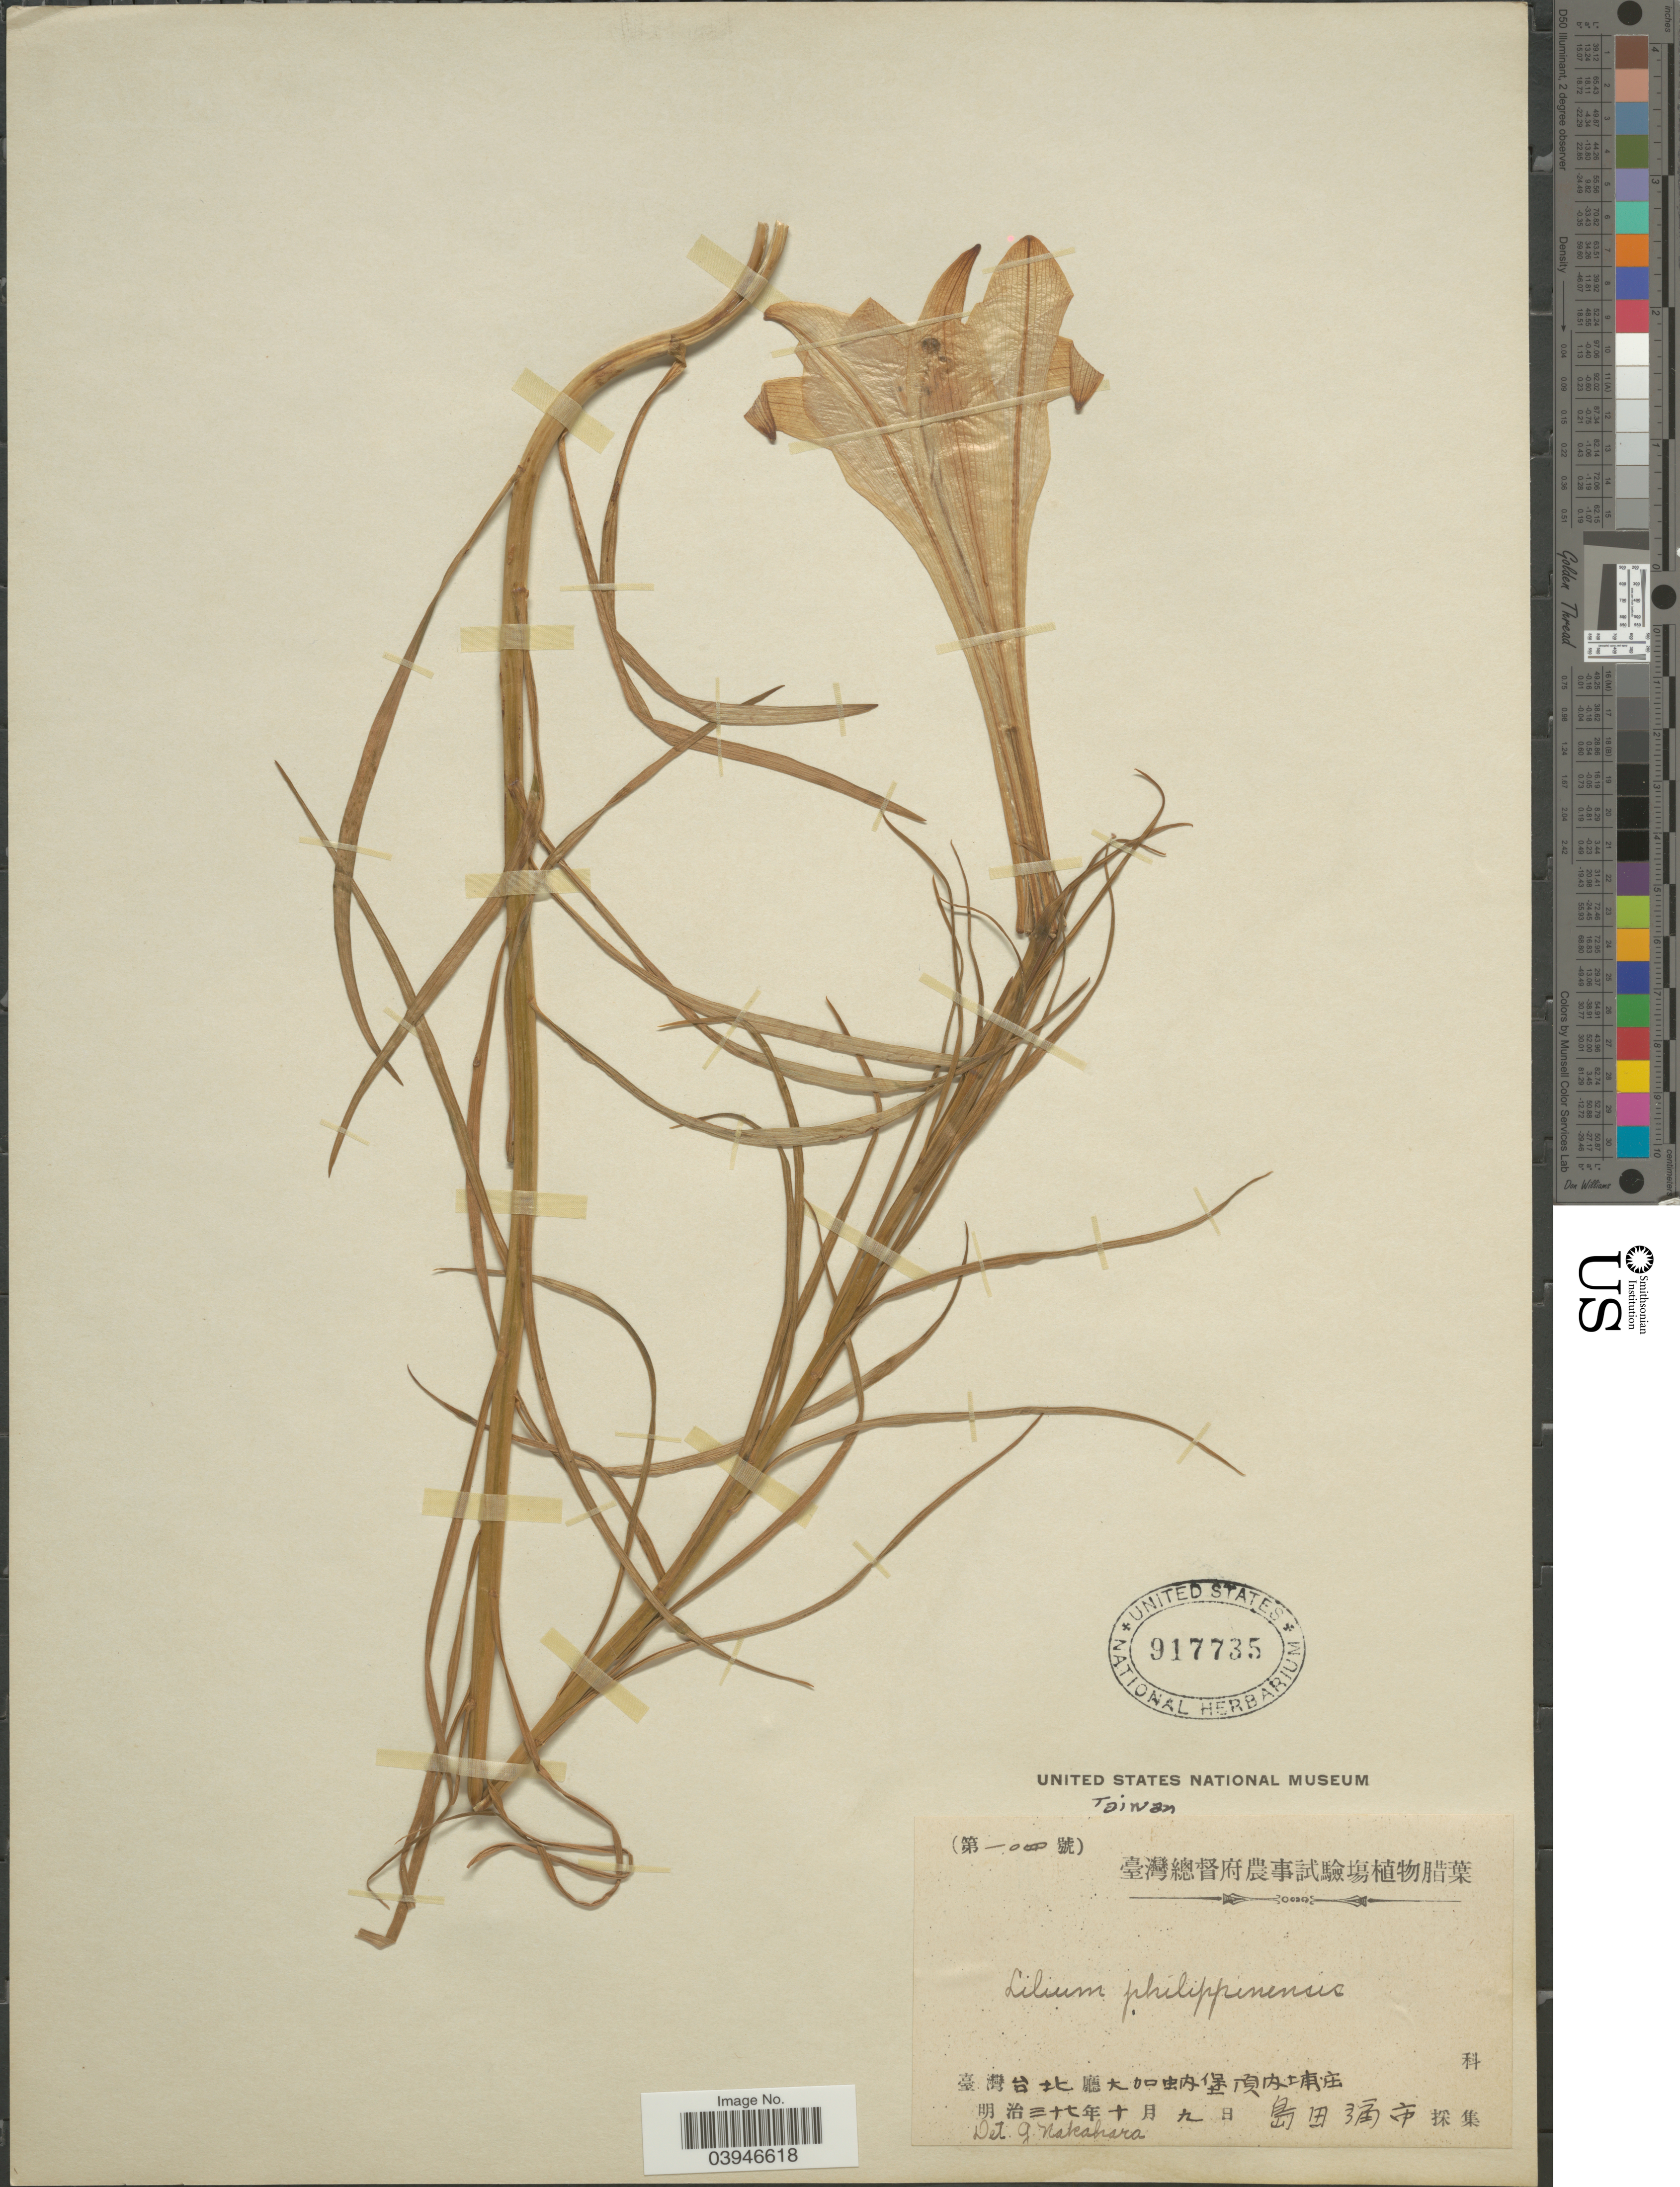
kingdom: Plantae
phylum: Tracheophyta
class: Liliopsida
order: Liliales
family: Liliaceae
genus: Lilium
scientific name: Lilium philippinense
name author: Baker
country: Taiwan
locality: X.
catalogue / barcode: US 917735